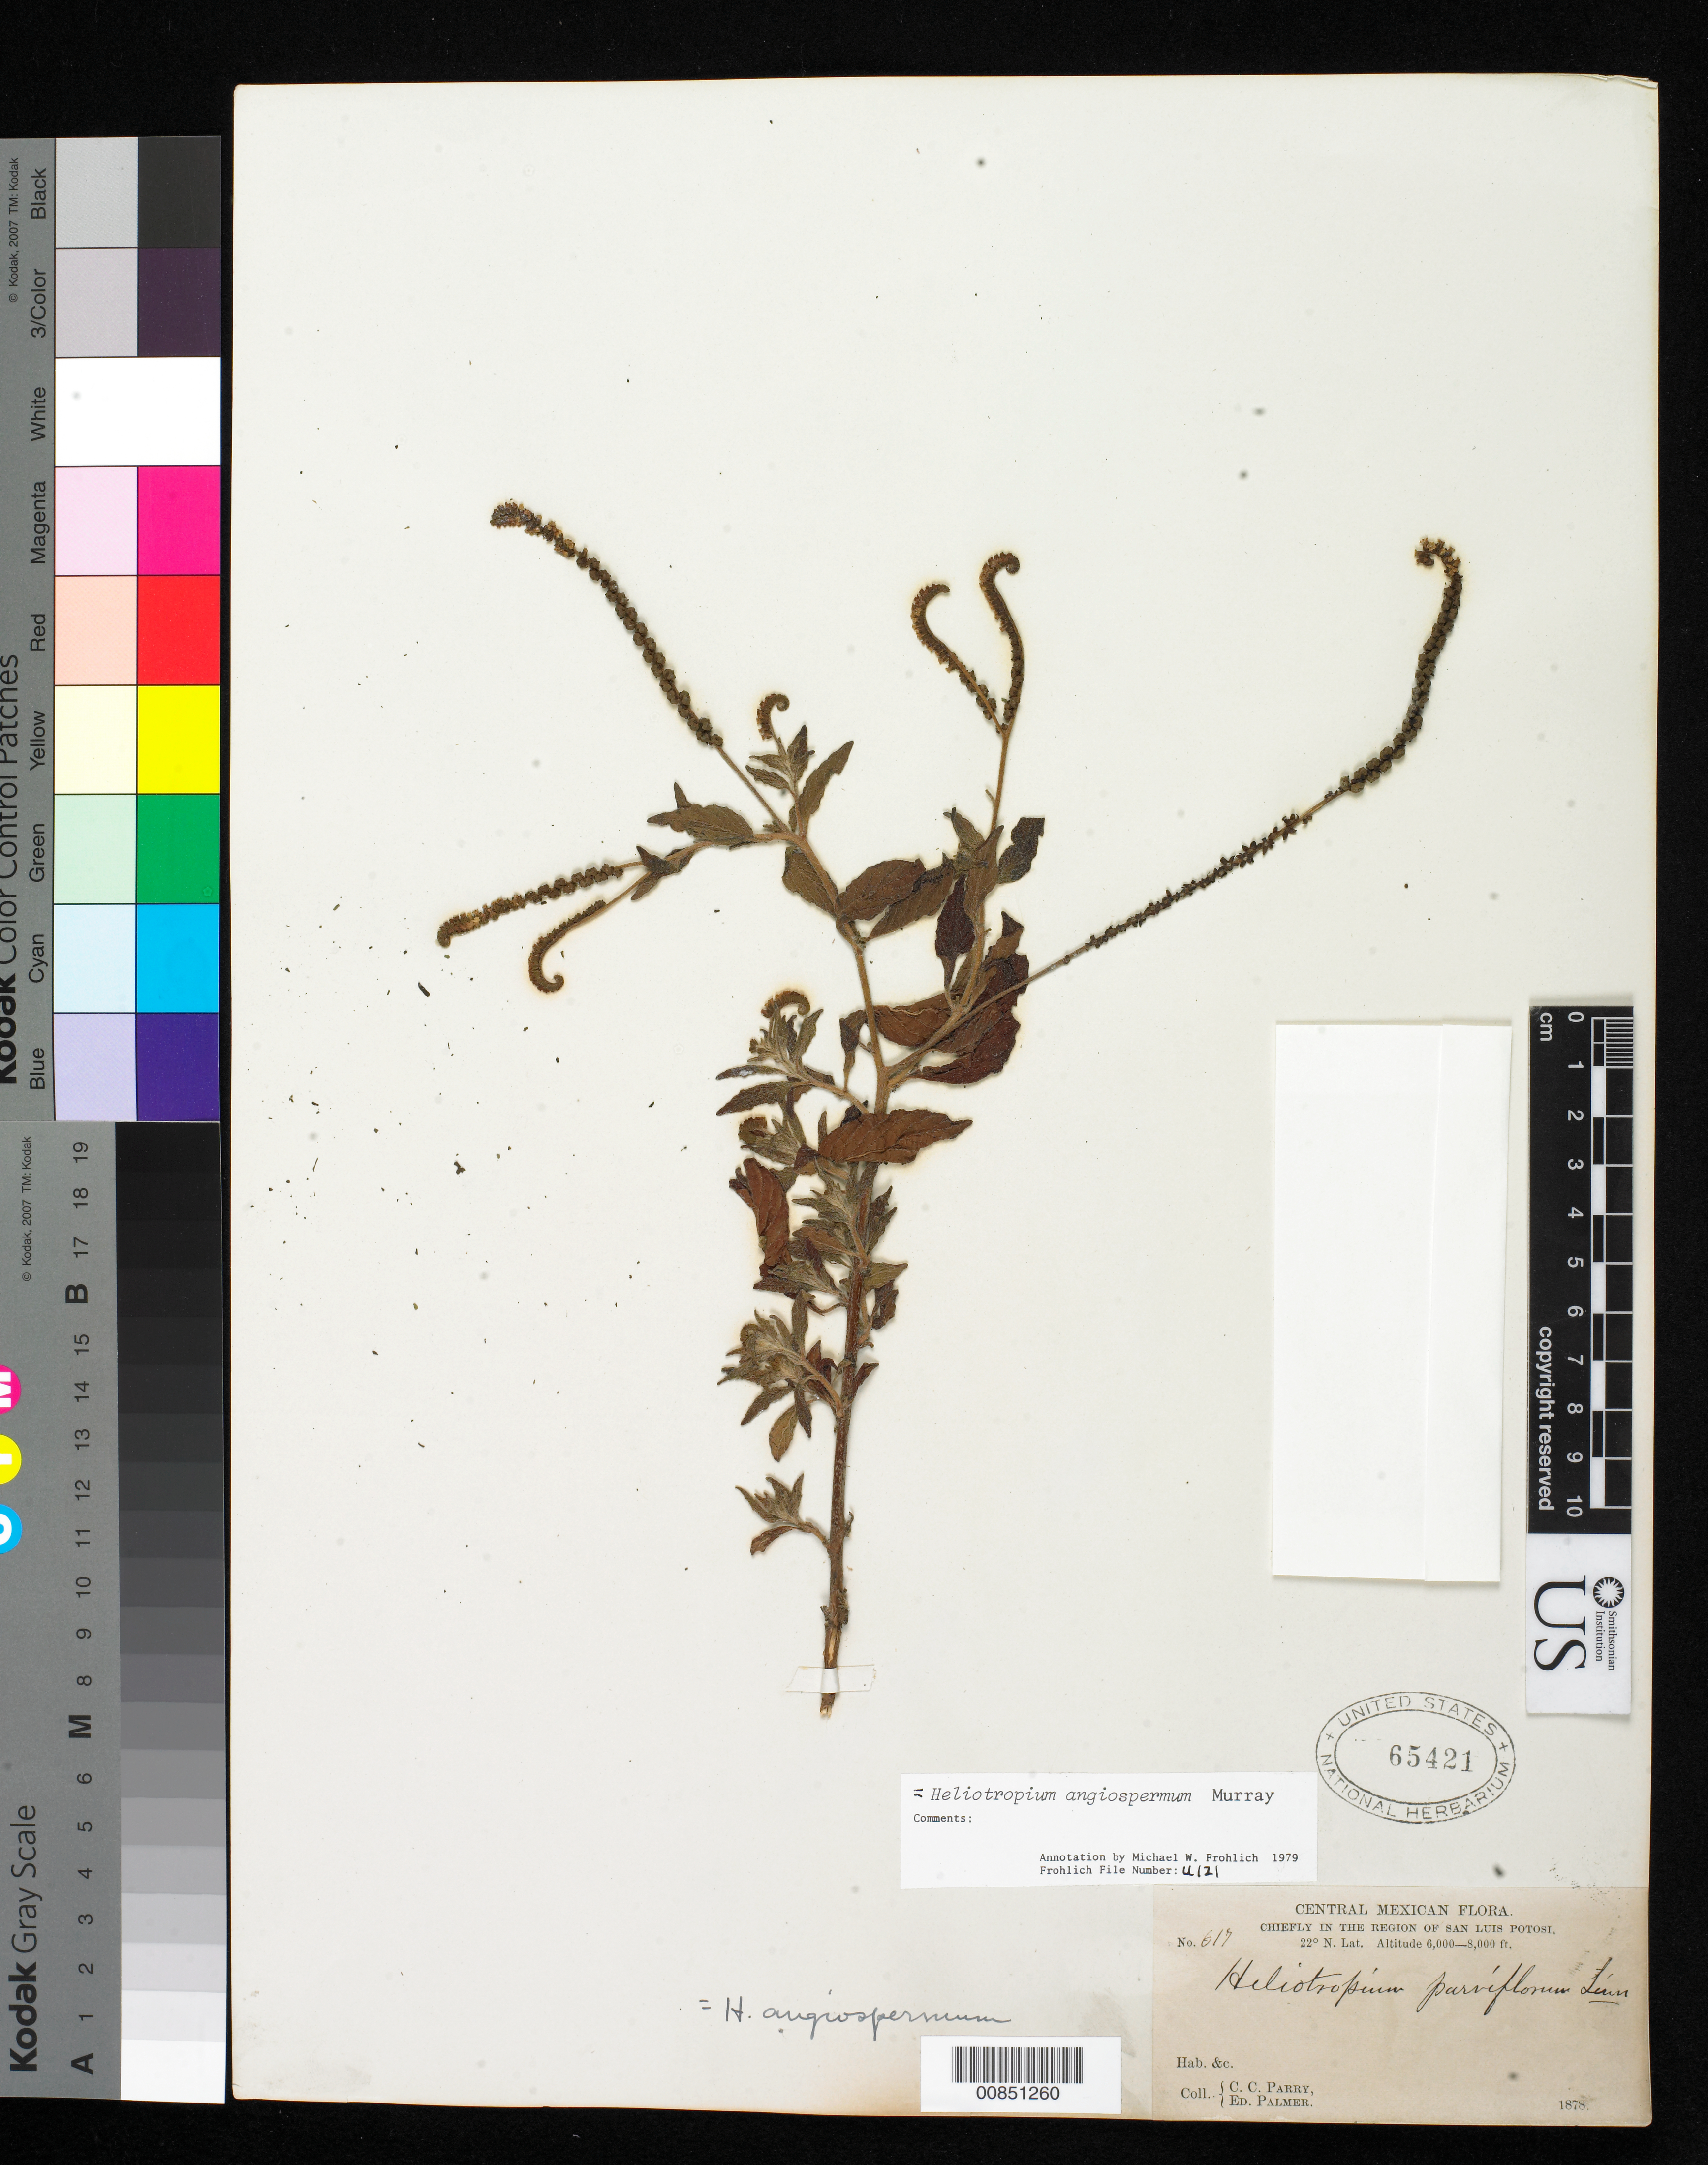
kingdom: Plantae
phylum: Tracheophyta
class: Magnoliopsida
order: Boraginales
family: Heliotropiaceae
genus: Heliotropium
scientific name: Heliotropium angiospermum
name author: Murray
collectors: C. C. Parry & E. Palmer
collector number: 617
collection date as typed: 1878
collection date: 1878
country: Mexico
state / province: San Luis Potosí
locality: Chiefly in the region of San Luis Potosí.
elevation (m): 1829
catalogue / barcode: US 65421